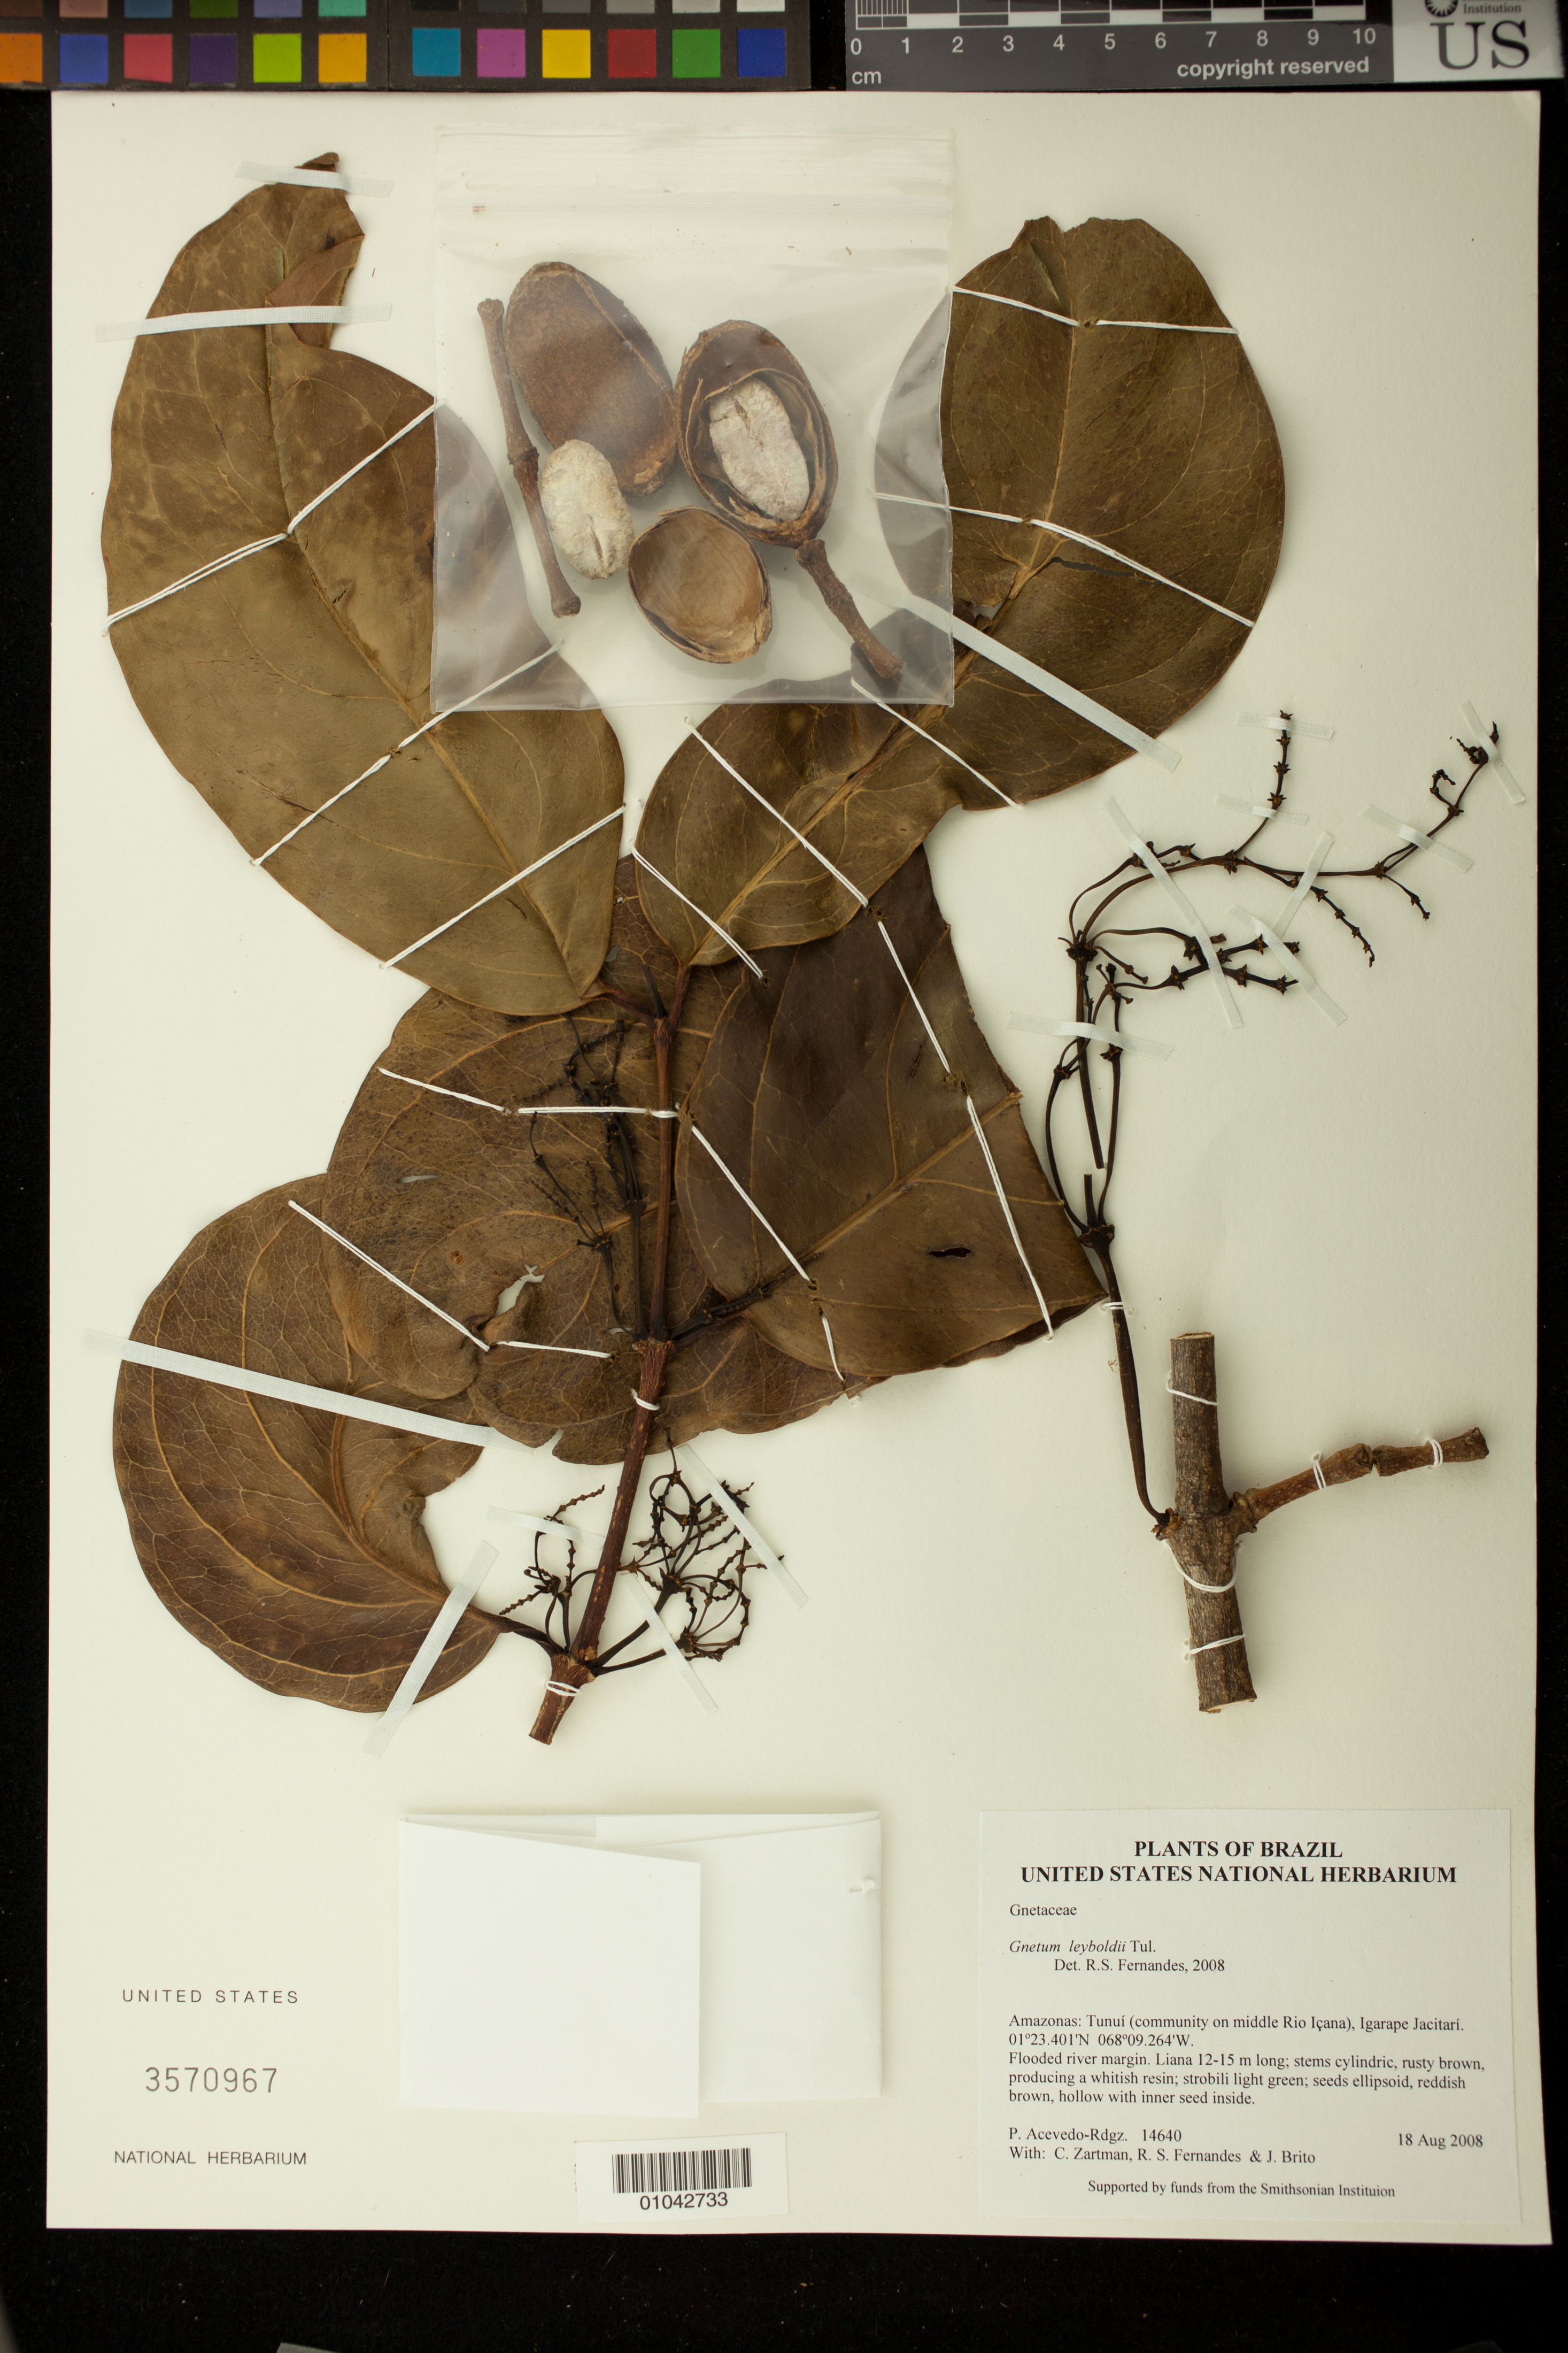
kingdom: Plantae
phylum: Tracheophyta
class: Gnetopsida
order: Gnetales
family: Gnetaceae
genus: Gnetum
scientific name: Gnetum leyboldii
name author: Tul.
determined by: Fernandes, R. S.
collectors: P. Acevedo-Rodr., C. Zartman, R. Fernandes & J. Brito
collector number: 14640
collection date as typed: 18 Aug 2008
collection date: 2008-08-18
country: Brazil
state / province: Amazonas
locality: Amazonas: Tunuí (community on middle Rio Içana), Igarape Jacitarí.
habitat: Flooded river margin.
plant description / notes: NY, MO, K, F, GH, P, US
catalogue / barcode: US 3570967